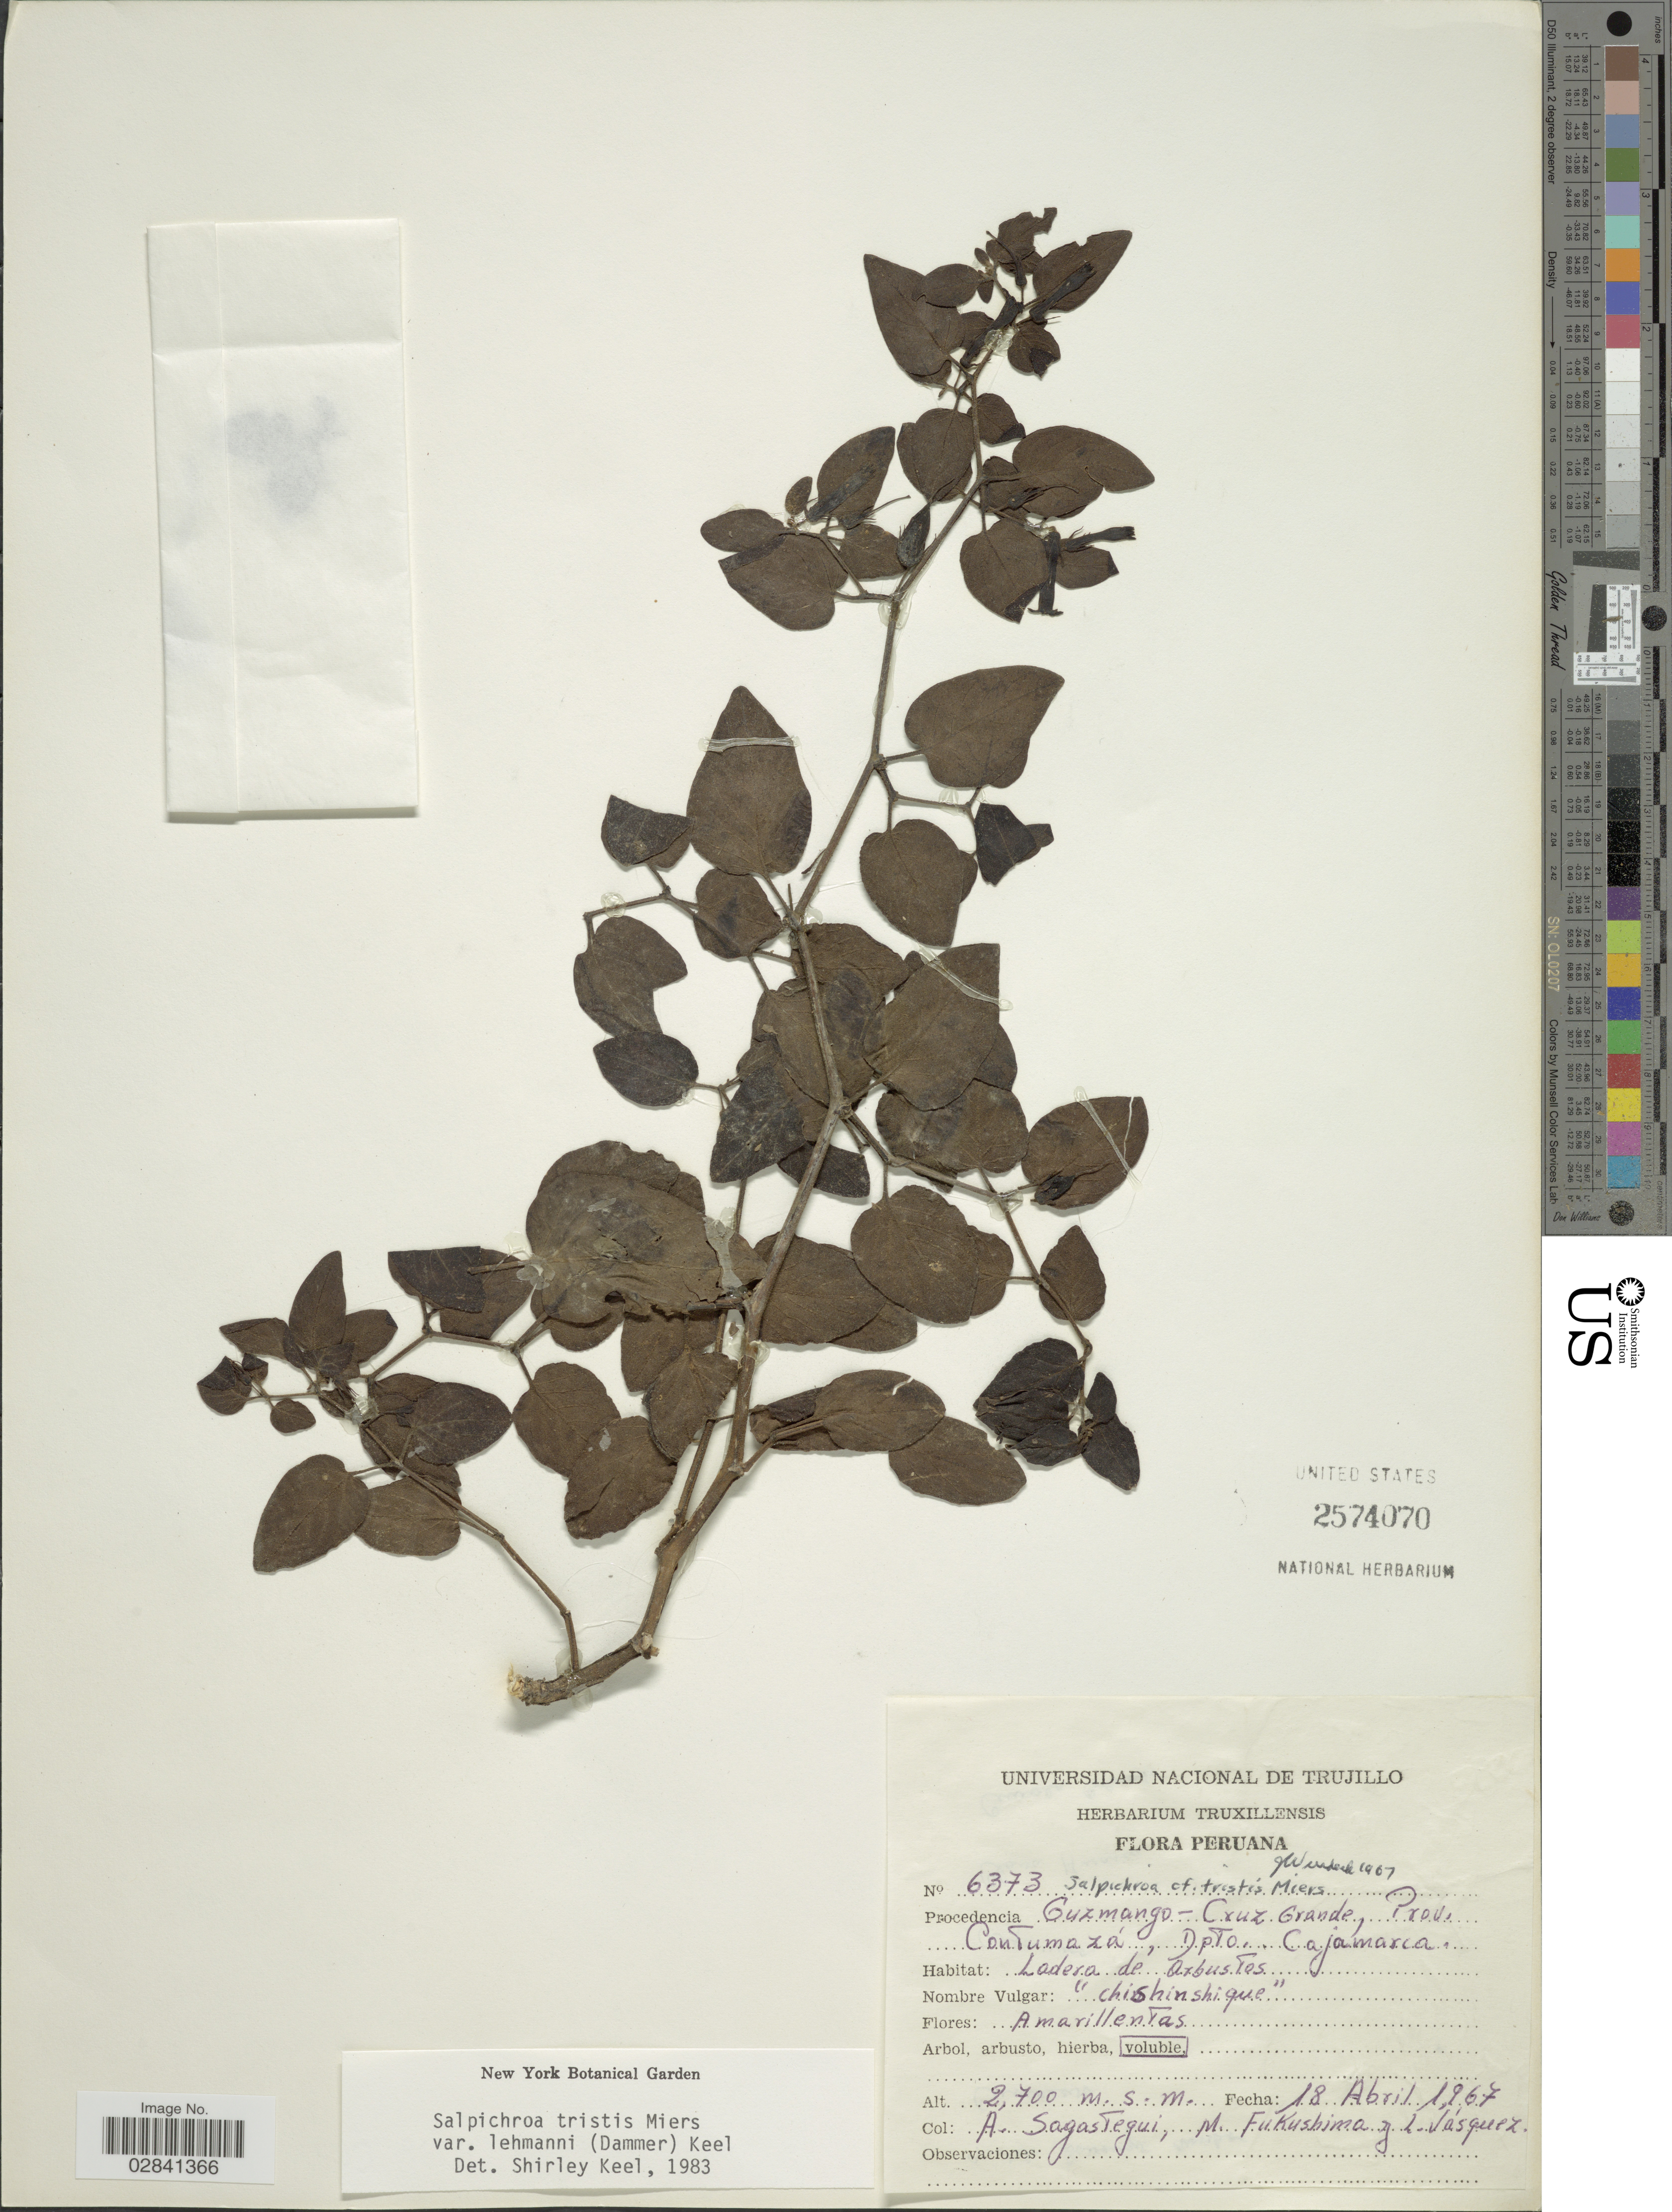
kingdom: Plantae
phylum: Tracheophyta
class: Magnoliopsida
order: Solanales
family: Solanaceae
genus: Salpichroa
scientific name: Salpichroa tristis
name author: Walp.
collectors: A. Sagástegui A., M. Fukushima & L. Vasquez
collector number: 6373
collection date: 1967-04-18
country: Peru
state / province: Cajamarca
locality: Procedencia Cuzmango- Cruz Grande, Prov. Condumazá, Dpto. Cajamarca.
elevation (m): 2700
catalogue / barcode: US 2574070